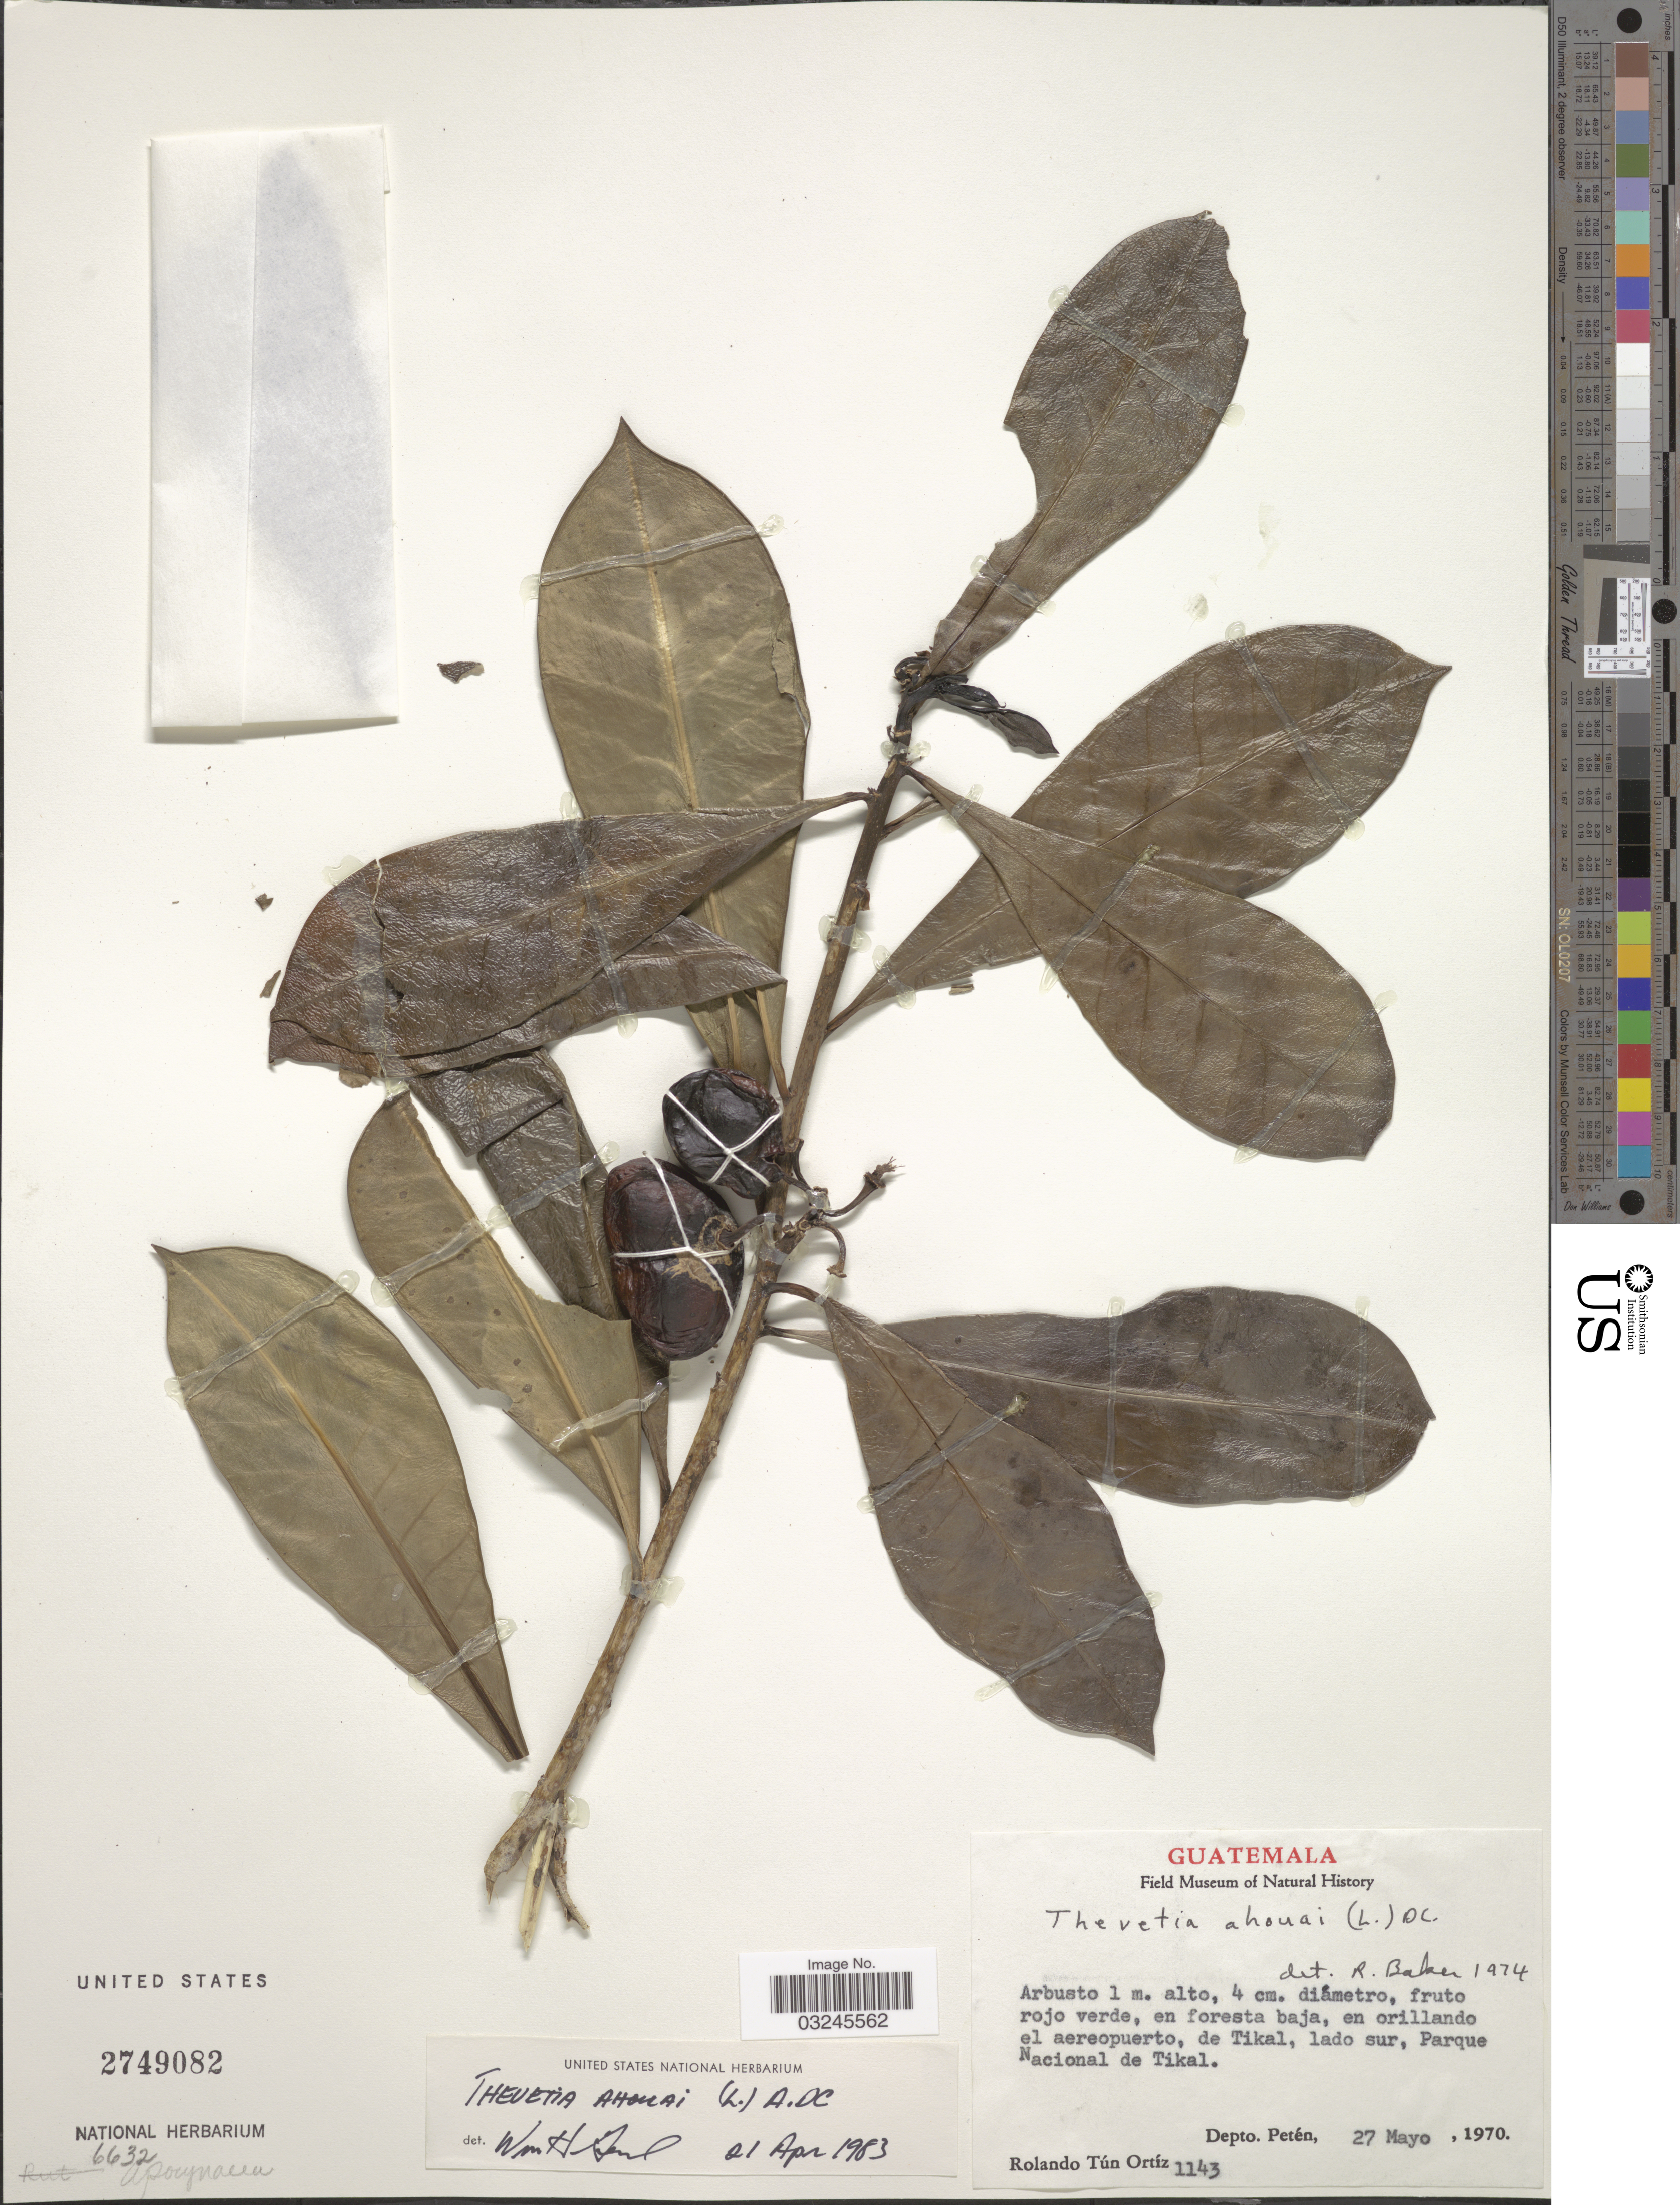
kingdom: Plantae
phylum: Tracheophyta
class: Magnoliopsida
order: Gentianales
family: Apocynaceae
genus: Thevetia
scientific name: Thevetia ahouai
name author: (L.) A. DC.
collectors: R. Ortiz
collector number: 1143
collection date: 1970-05-27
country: Guatemala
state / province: El Petén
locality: En orillando el aereopuerto, de Tikal, ladu sur, Parque Nacional de Tikal. Depto. Petén.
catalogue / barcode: US 2749082